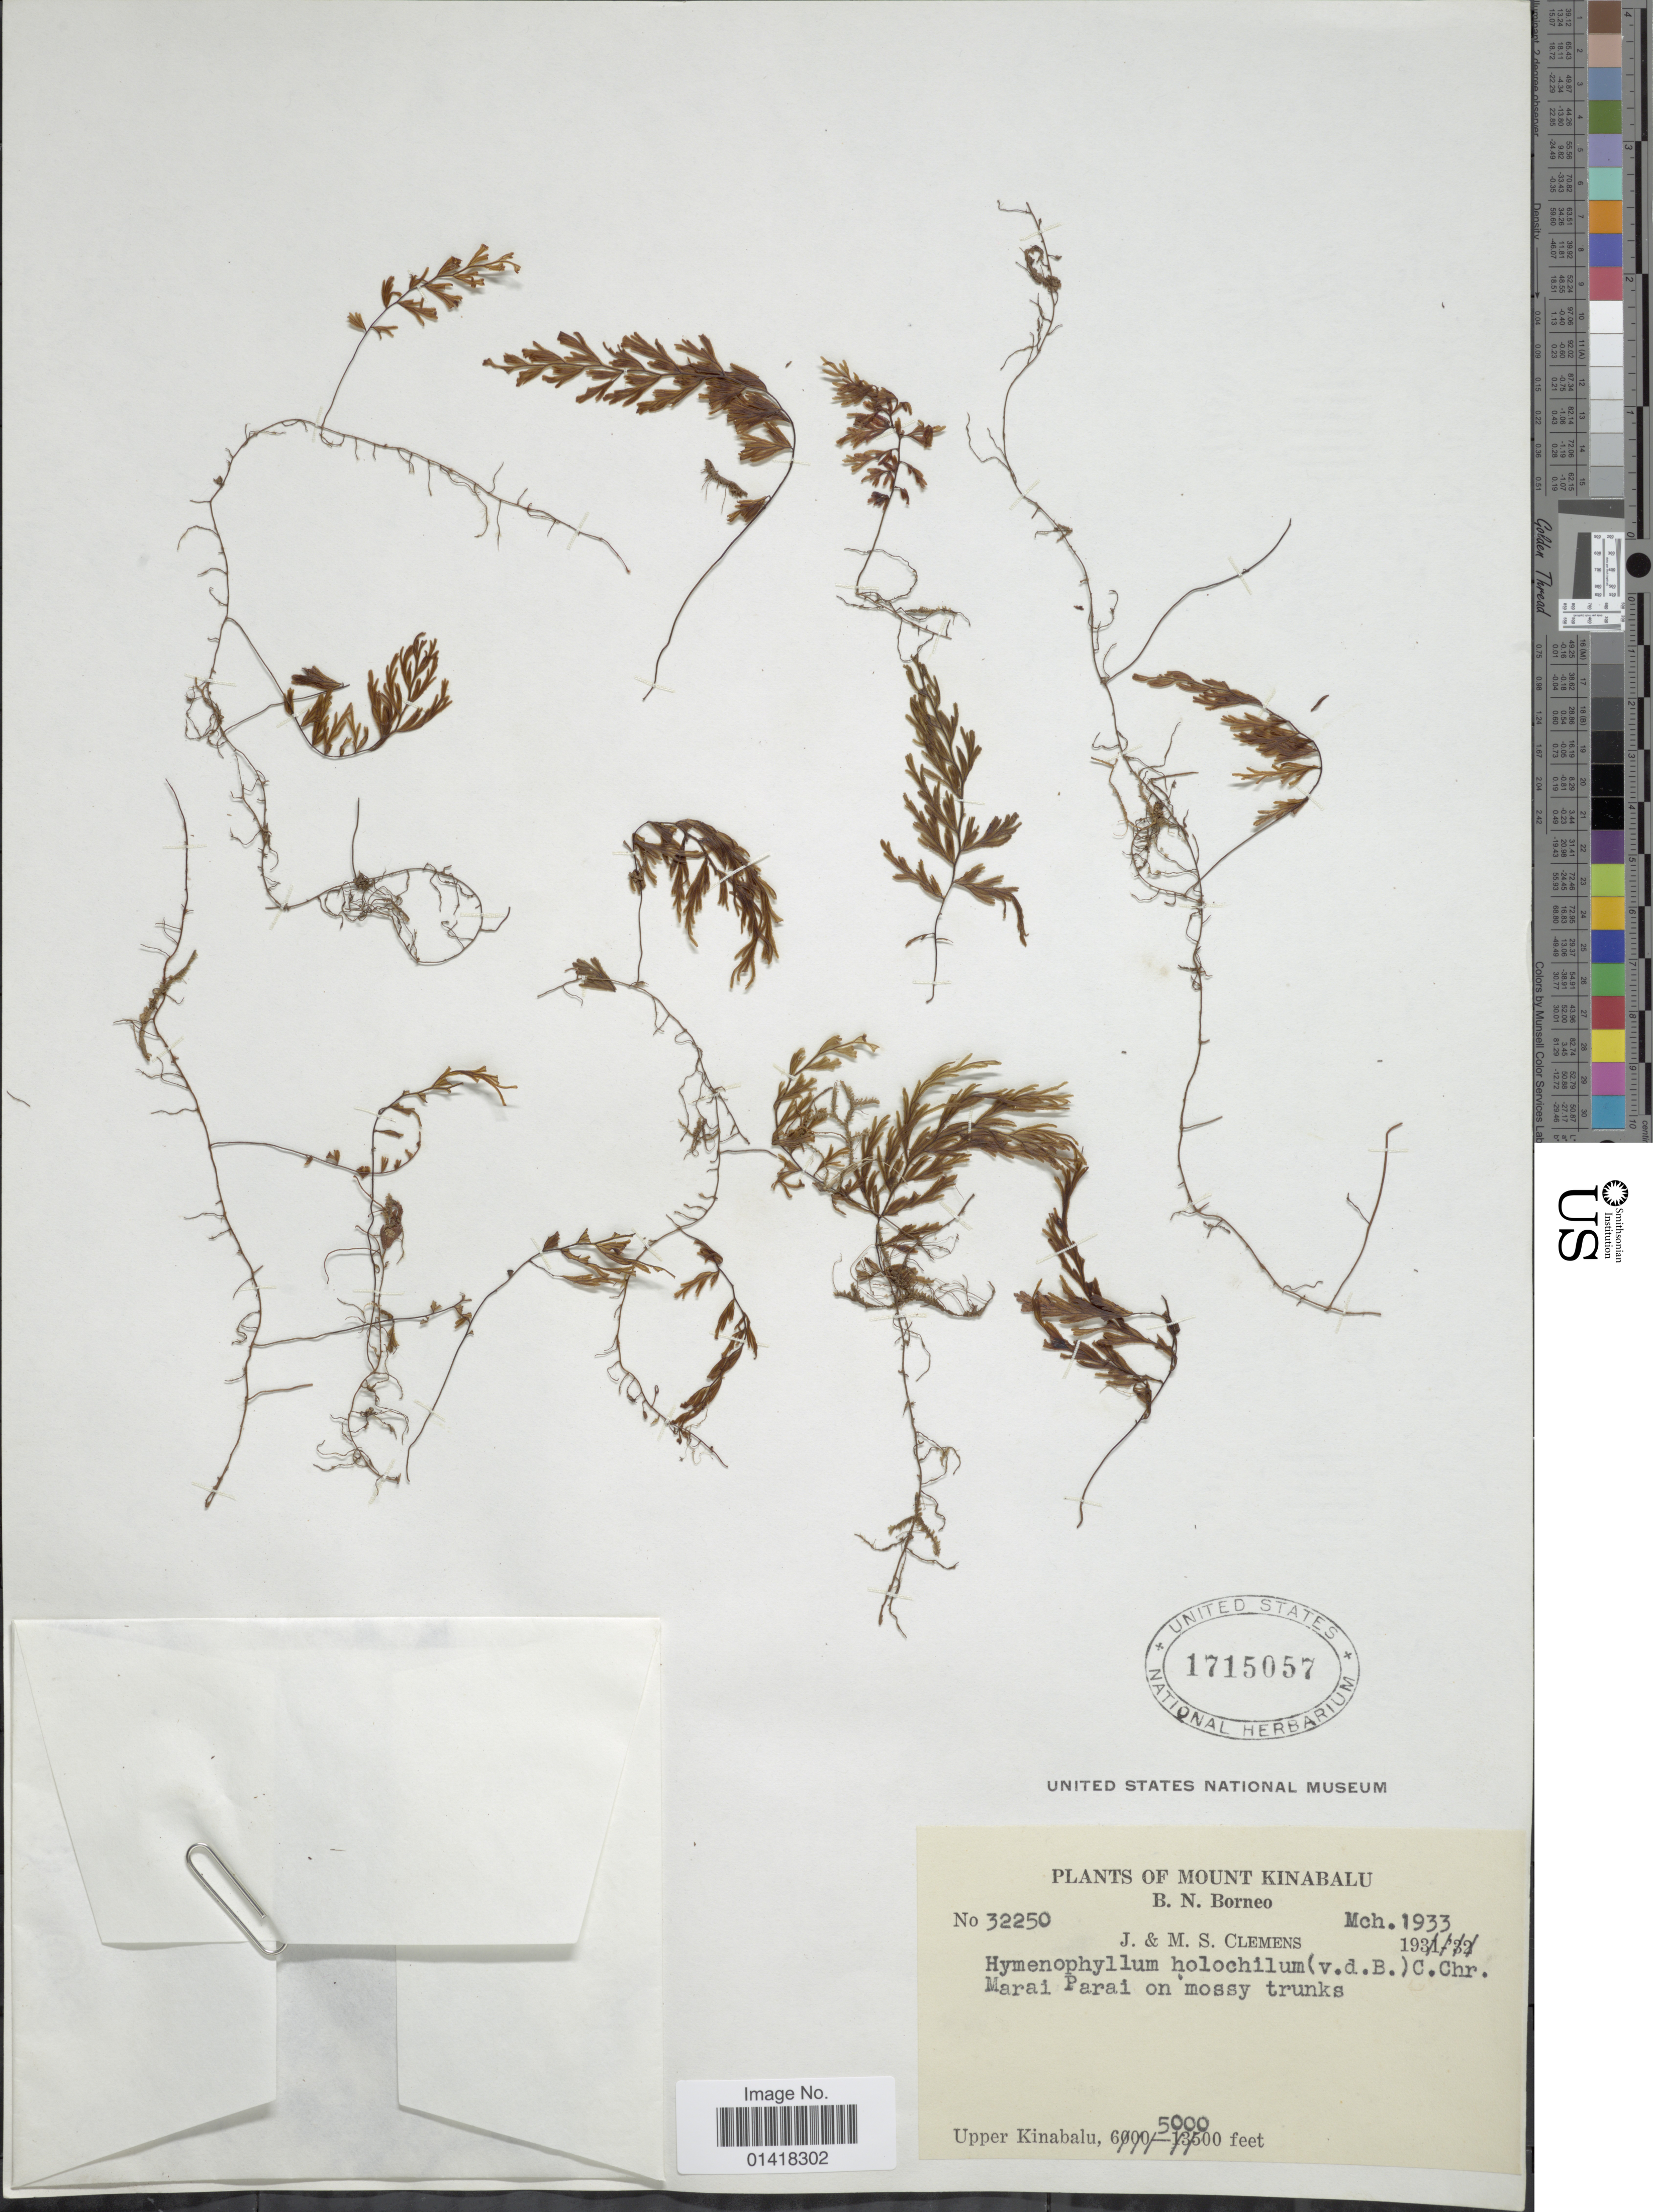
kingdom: Plantae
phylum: Tracheophyta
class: Polypodiopsida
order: Hymenophyllales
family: Hymenophyllaceae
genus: Hymenophyllum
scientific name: Hymenophyllum holochilum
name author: (Bosch) C. Chr.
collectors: J. Clemens & M. S. Clemens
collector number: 32250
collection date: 1933-03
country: Malaysia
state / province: Sabah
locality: Mount Kinabalu. B.N. Borneo. Upper Kinabalu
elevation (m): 1524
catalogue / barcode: US 1715057